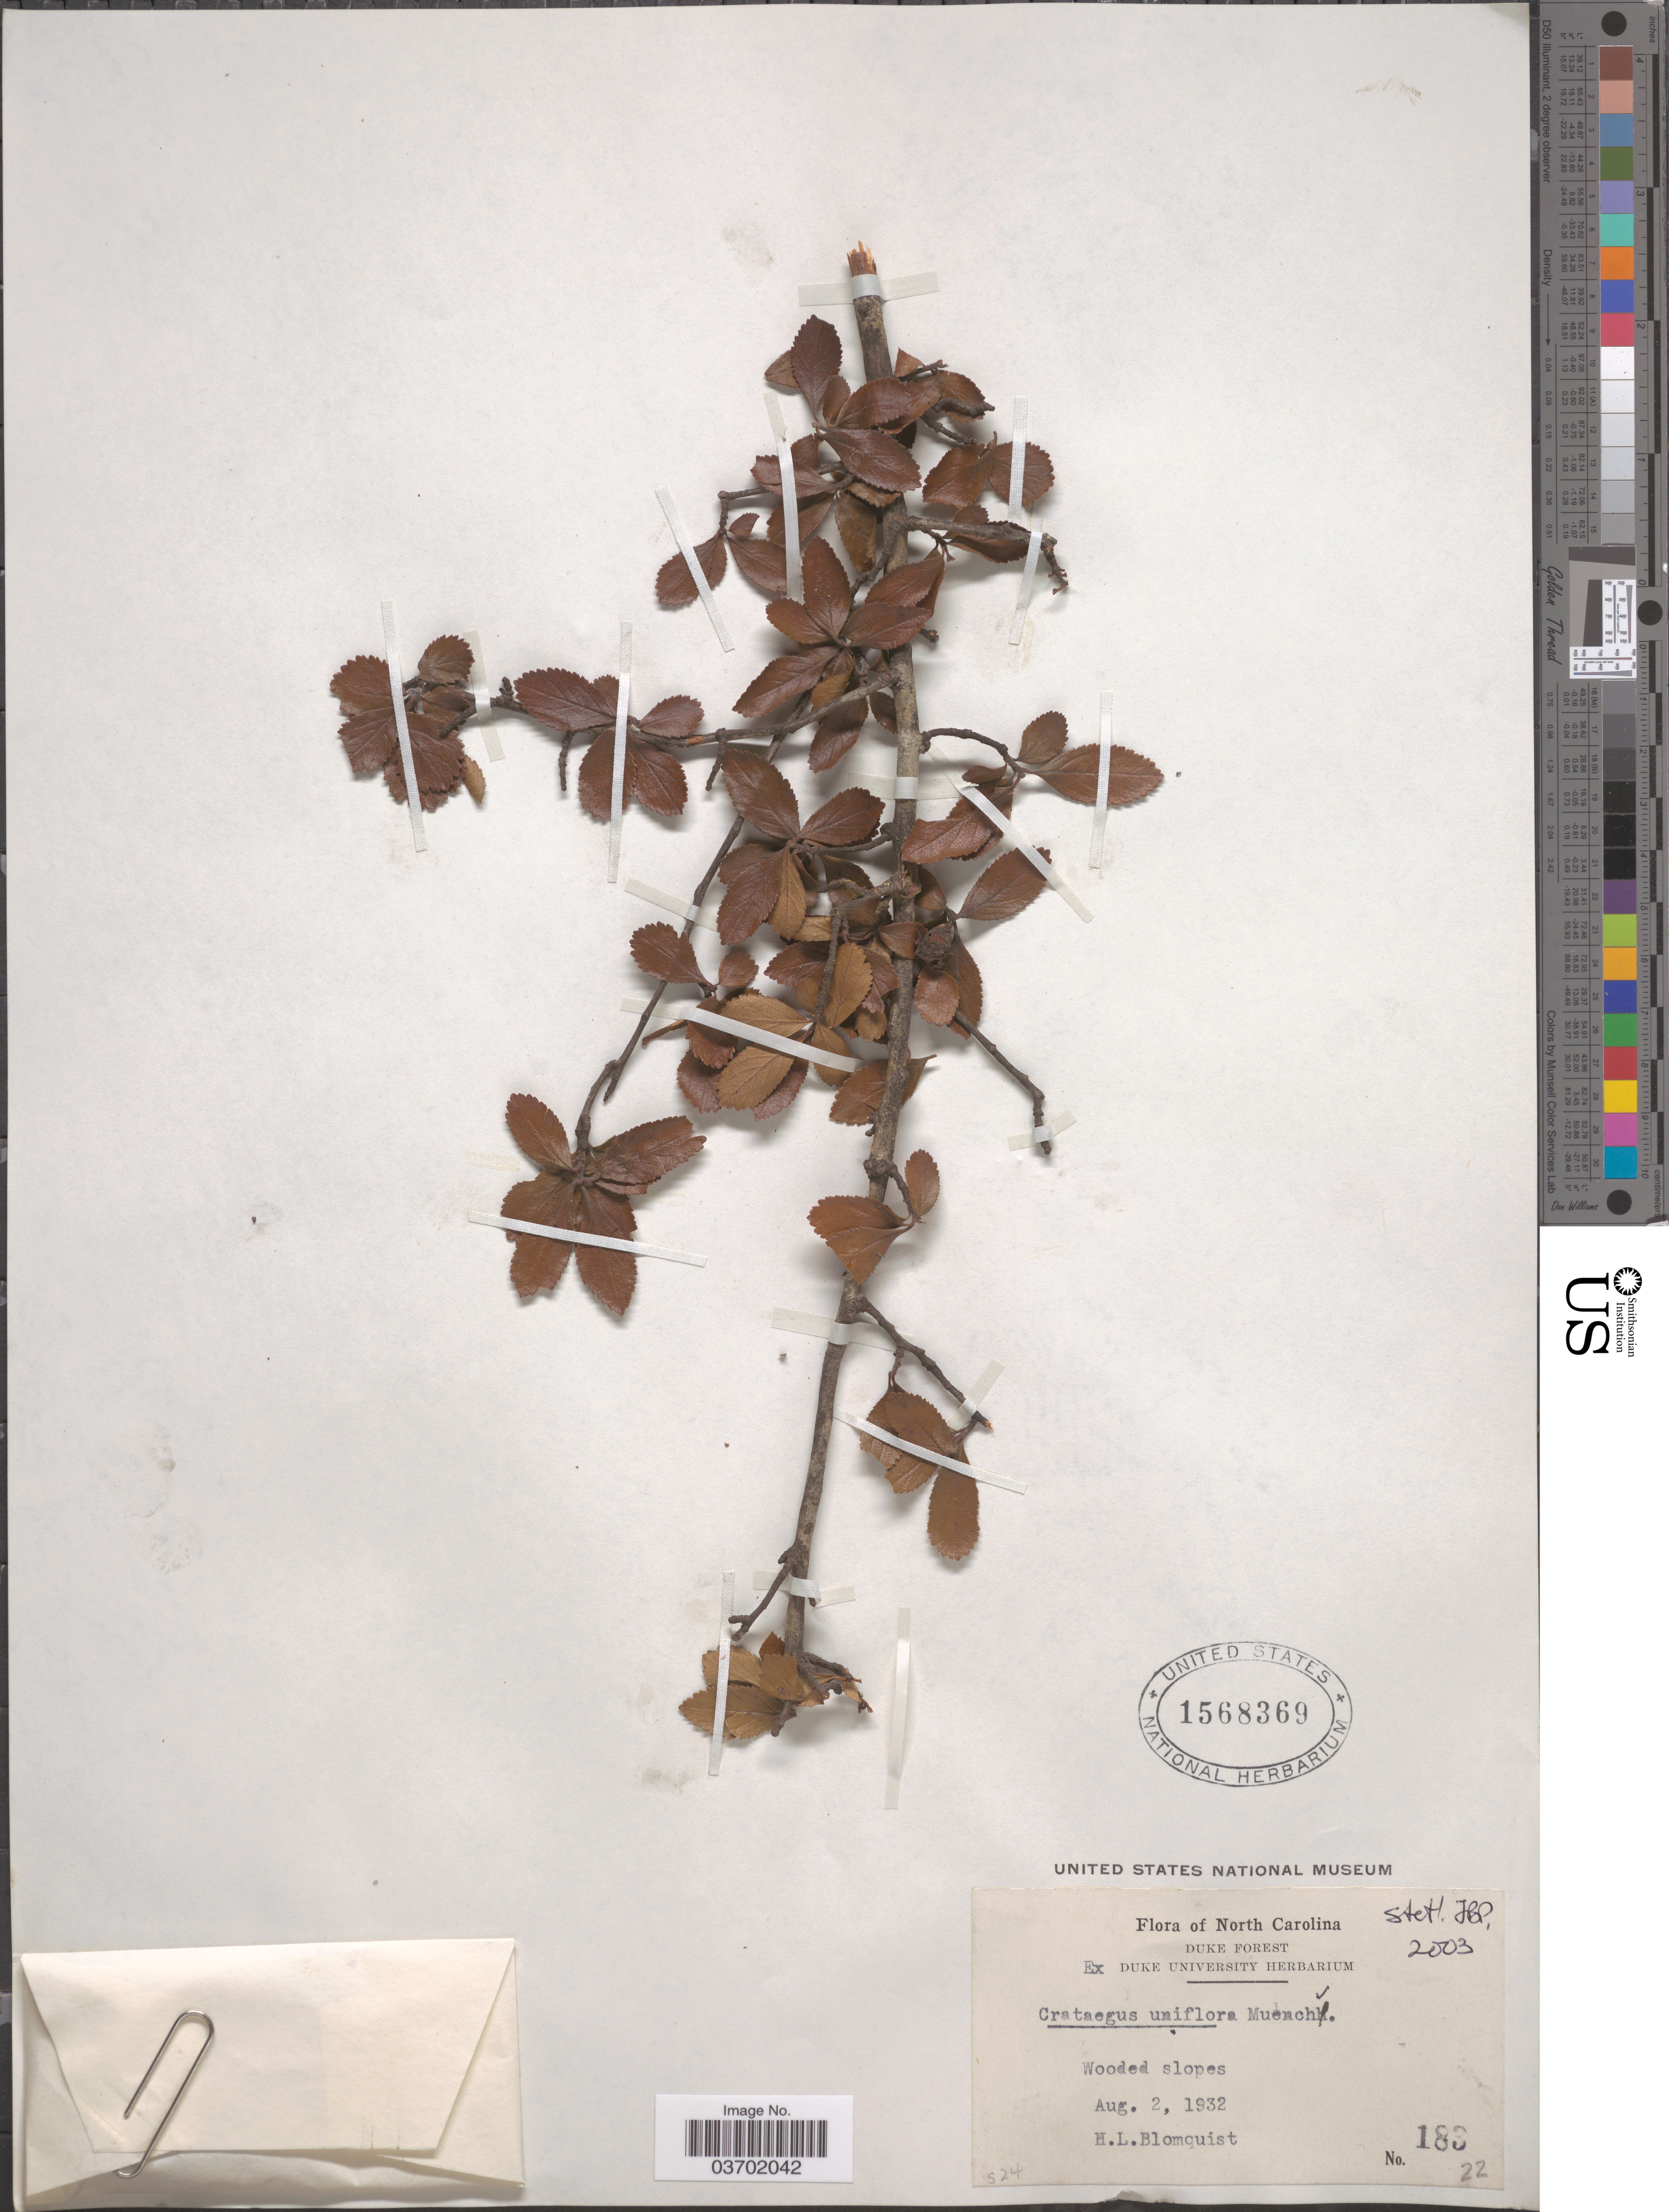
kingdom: Plantae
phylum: Tracheophyta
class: Magnoliopsida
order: Rosales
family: Rosaceae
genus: Crataegus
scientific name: Crataegus uniflora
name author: Münchh.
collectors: H. Blomquist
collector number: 183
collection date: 1932-08-02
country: United States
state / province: North Carolina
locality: Duke Forest.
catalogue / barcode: US 1568369